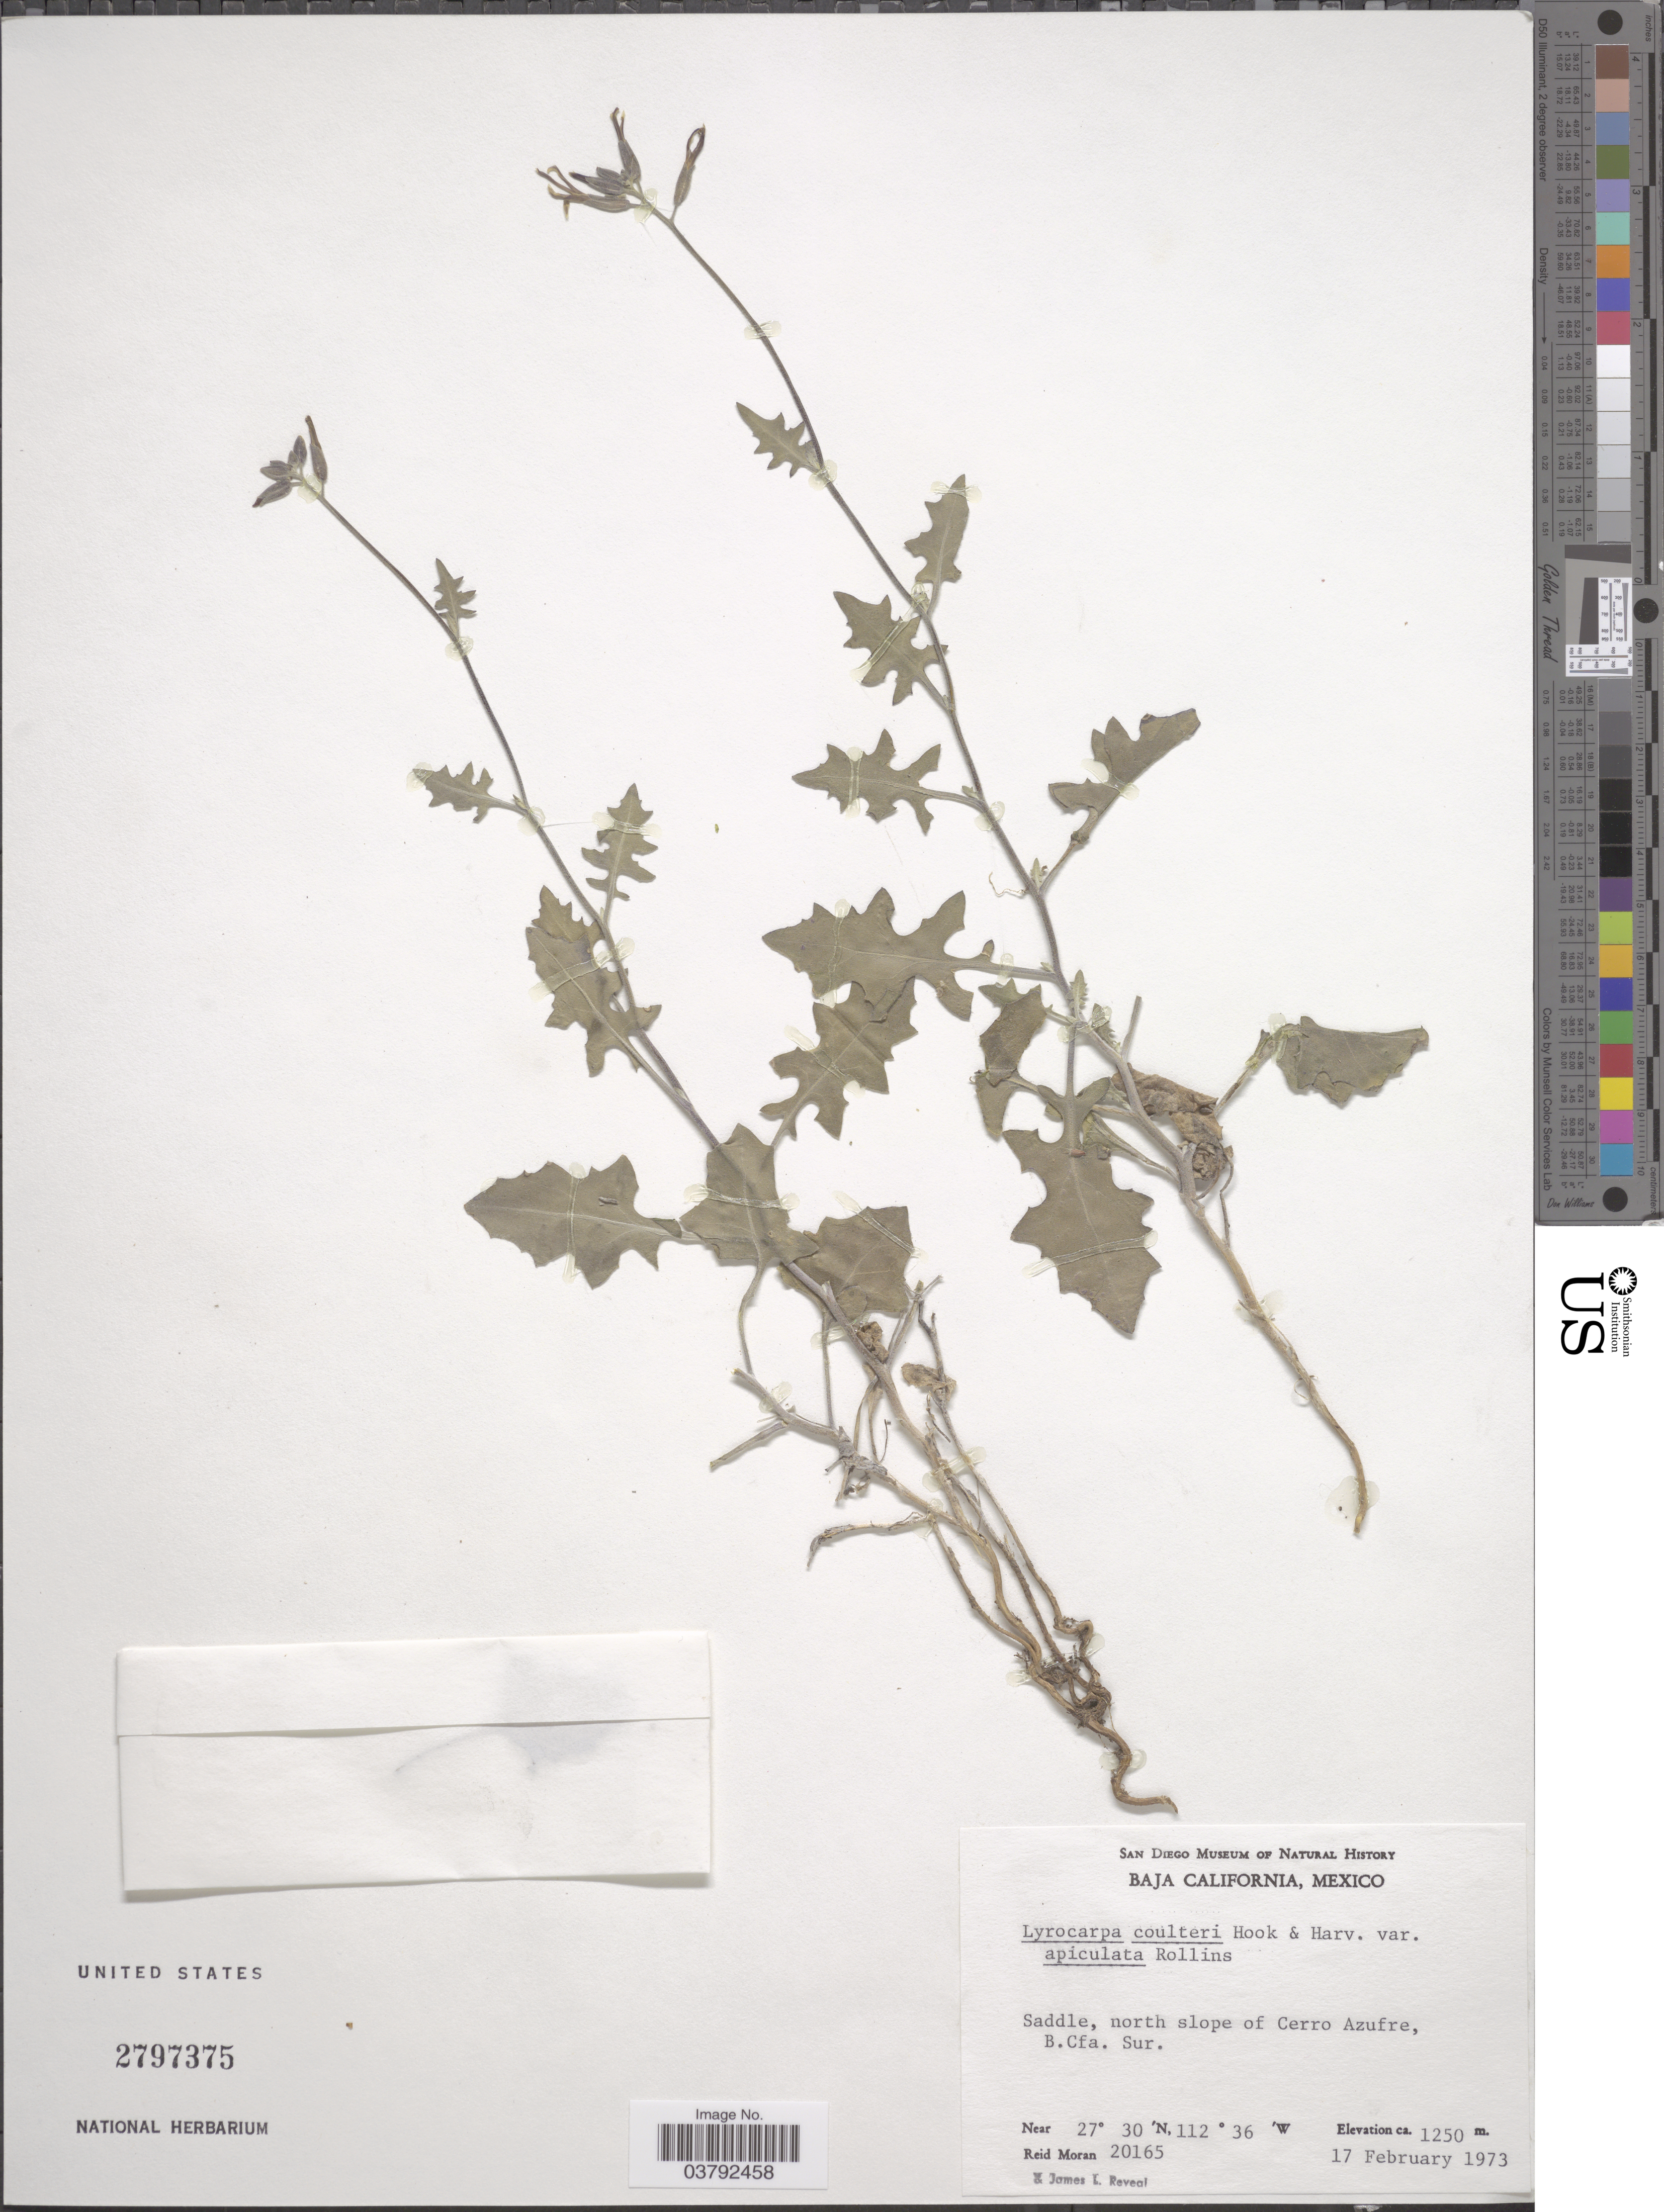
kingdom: Plantae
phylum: Tracheophyta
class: Magnoliopsida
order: Brassicales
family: Brassicaceae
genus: Lyrocarpa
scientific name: Lyrocarpa coulteri var. apiculata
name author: Rollins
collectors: R. V. Moran & J. L. Reveal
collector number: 20165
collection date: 1973-02-17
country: Mexico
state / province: Baja California Sur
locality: Saddle, north slope of Cerro Azufre, B. Cfa. Sur.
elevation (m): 1250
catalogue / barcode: US 2797375